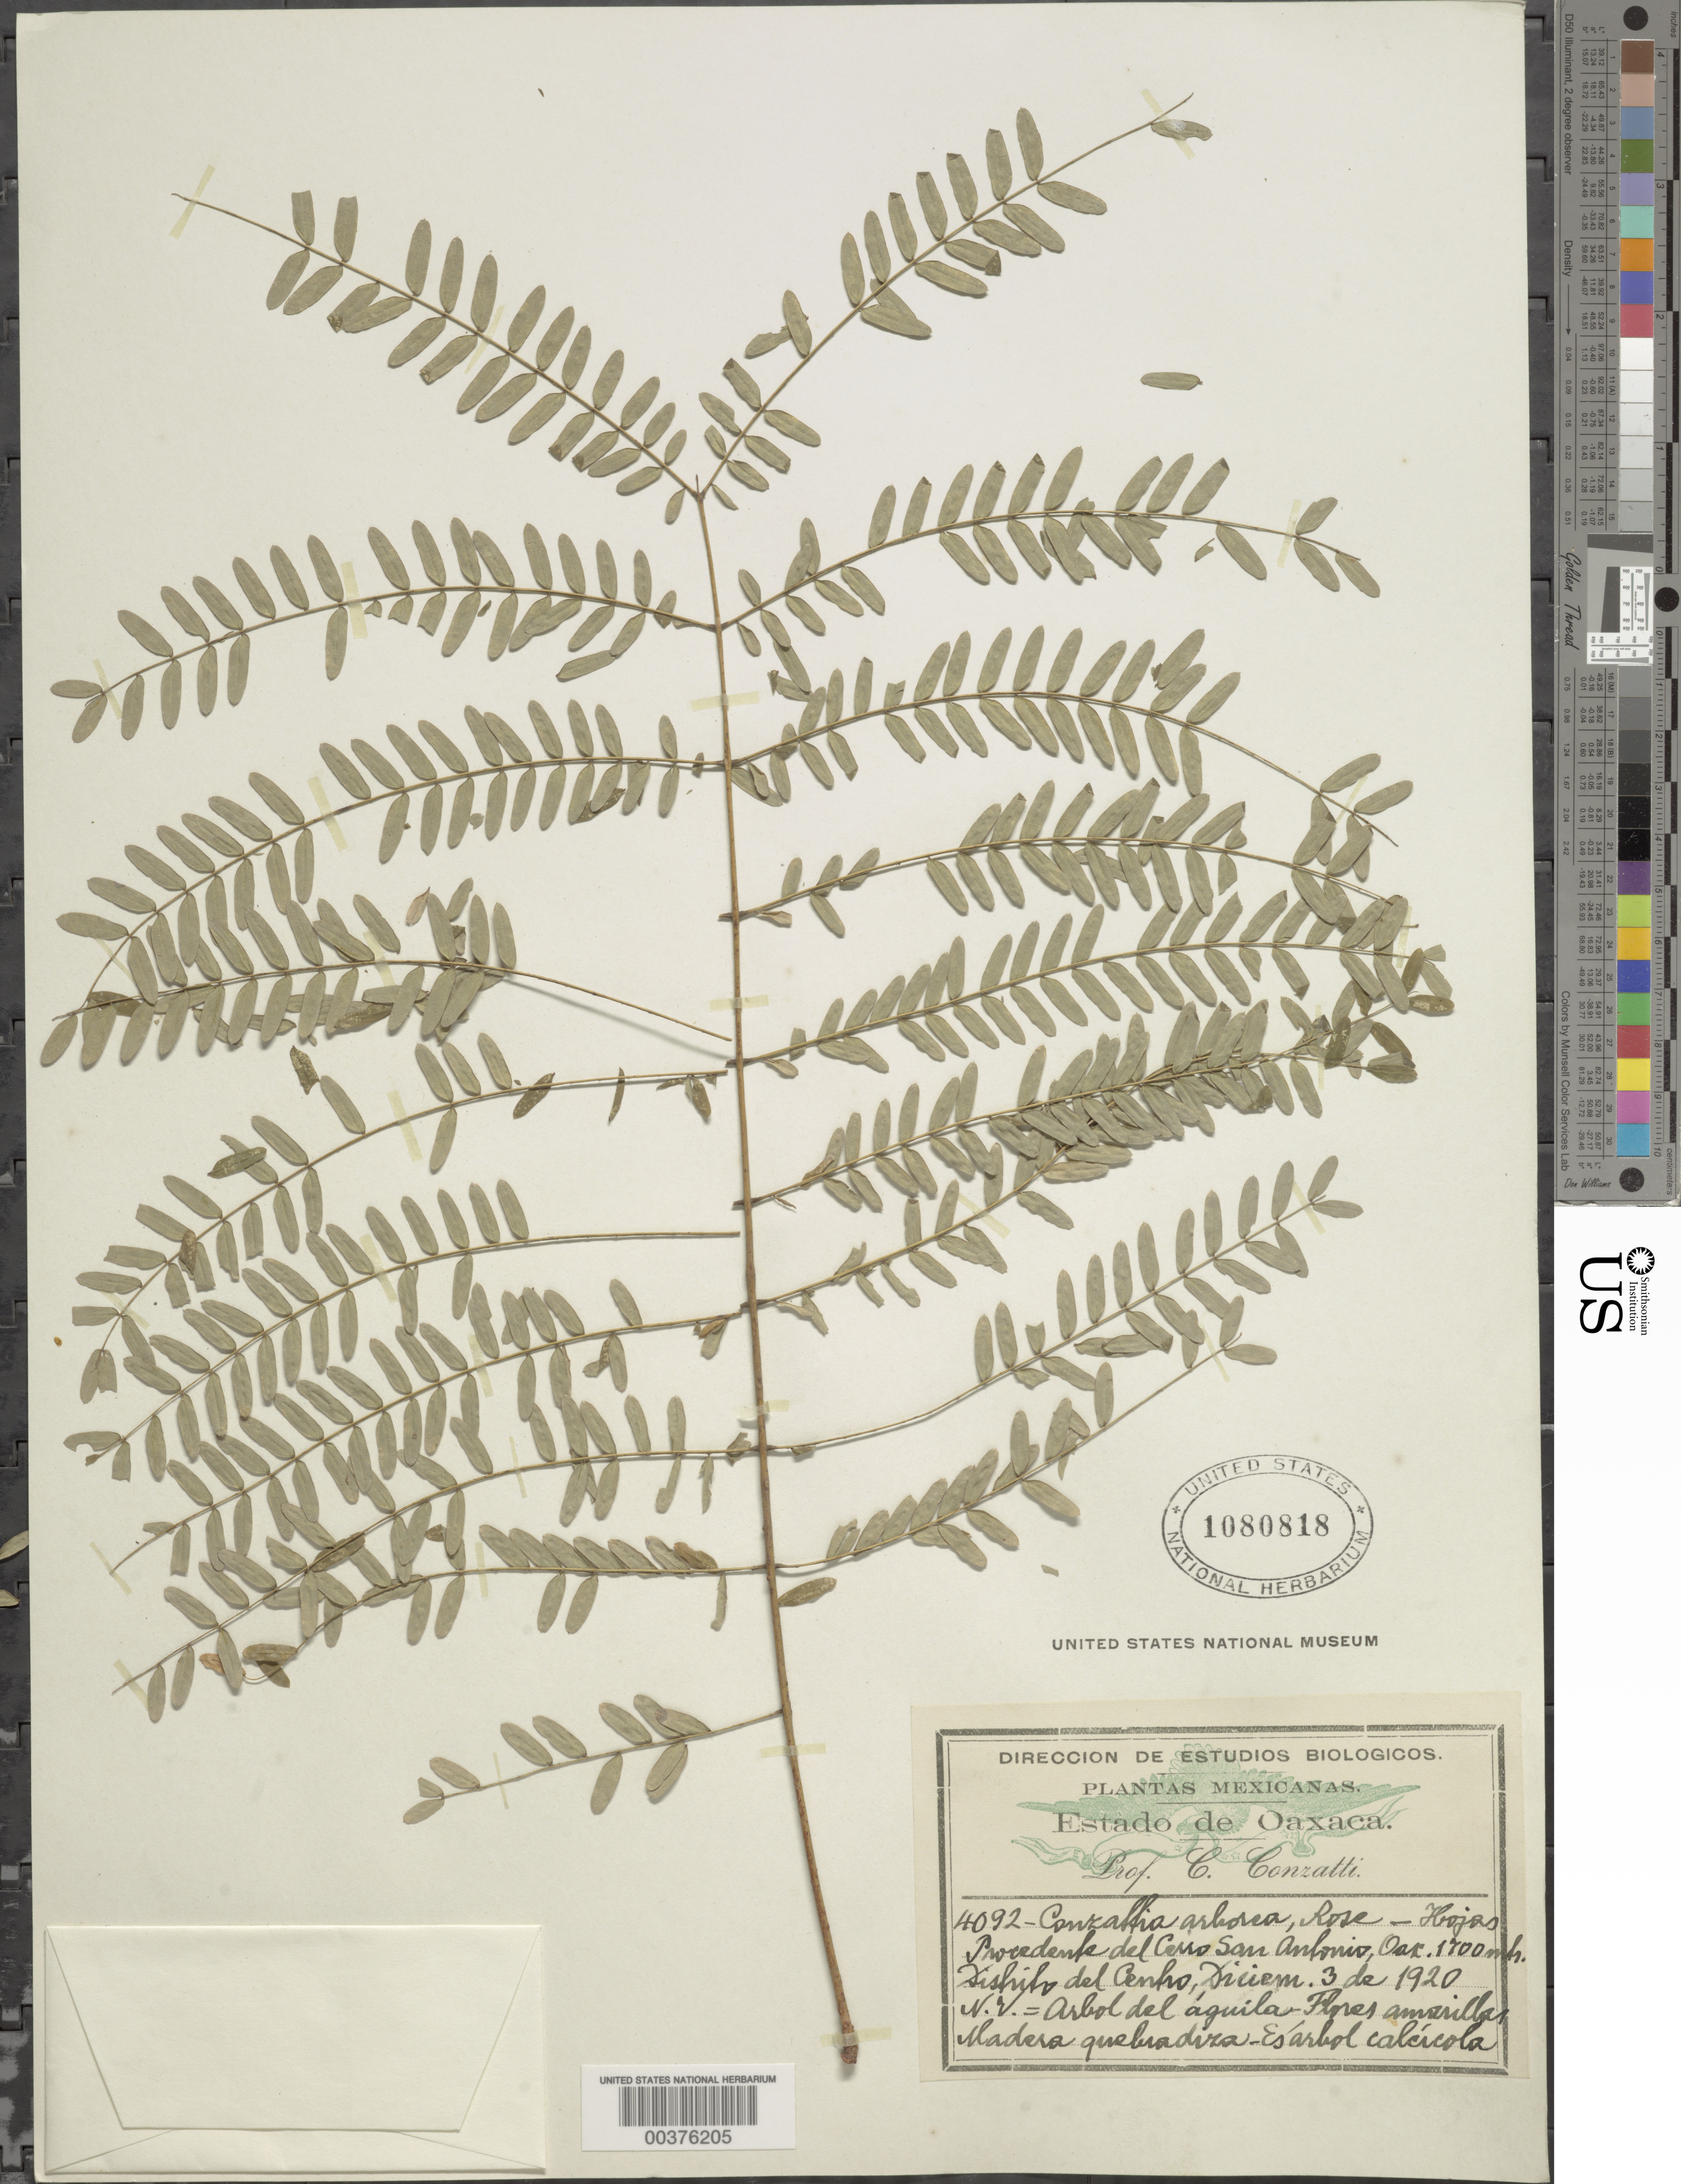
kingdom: Plantae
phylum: Tracheophyta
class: Magnoliopsida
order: Fabales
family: Fabaceae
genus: Conzattia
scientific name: Conzattia arborea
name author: Rose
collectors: C. Conzatti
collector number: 4092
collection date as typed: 03 Dec 1920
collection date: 1920-12-03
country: Mexico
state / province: Oaxaca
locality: Centro mun. (?), hojas procedente del cerro San Antonio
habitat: Madera quebradeza; esarbol calcicola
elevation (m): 1700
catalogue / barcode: US 1080818